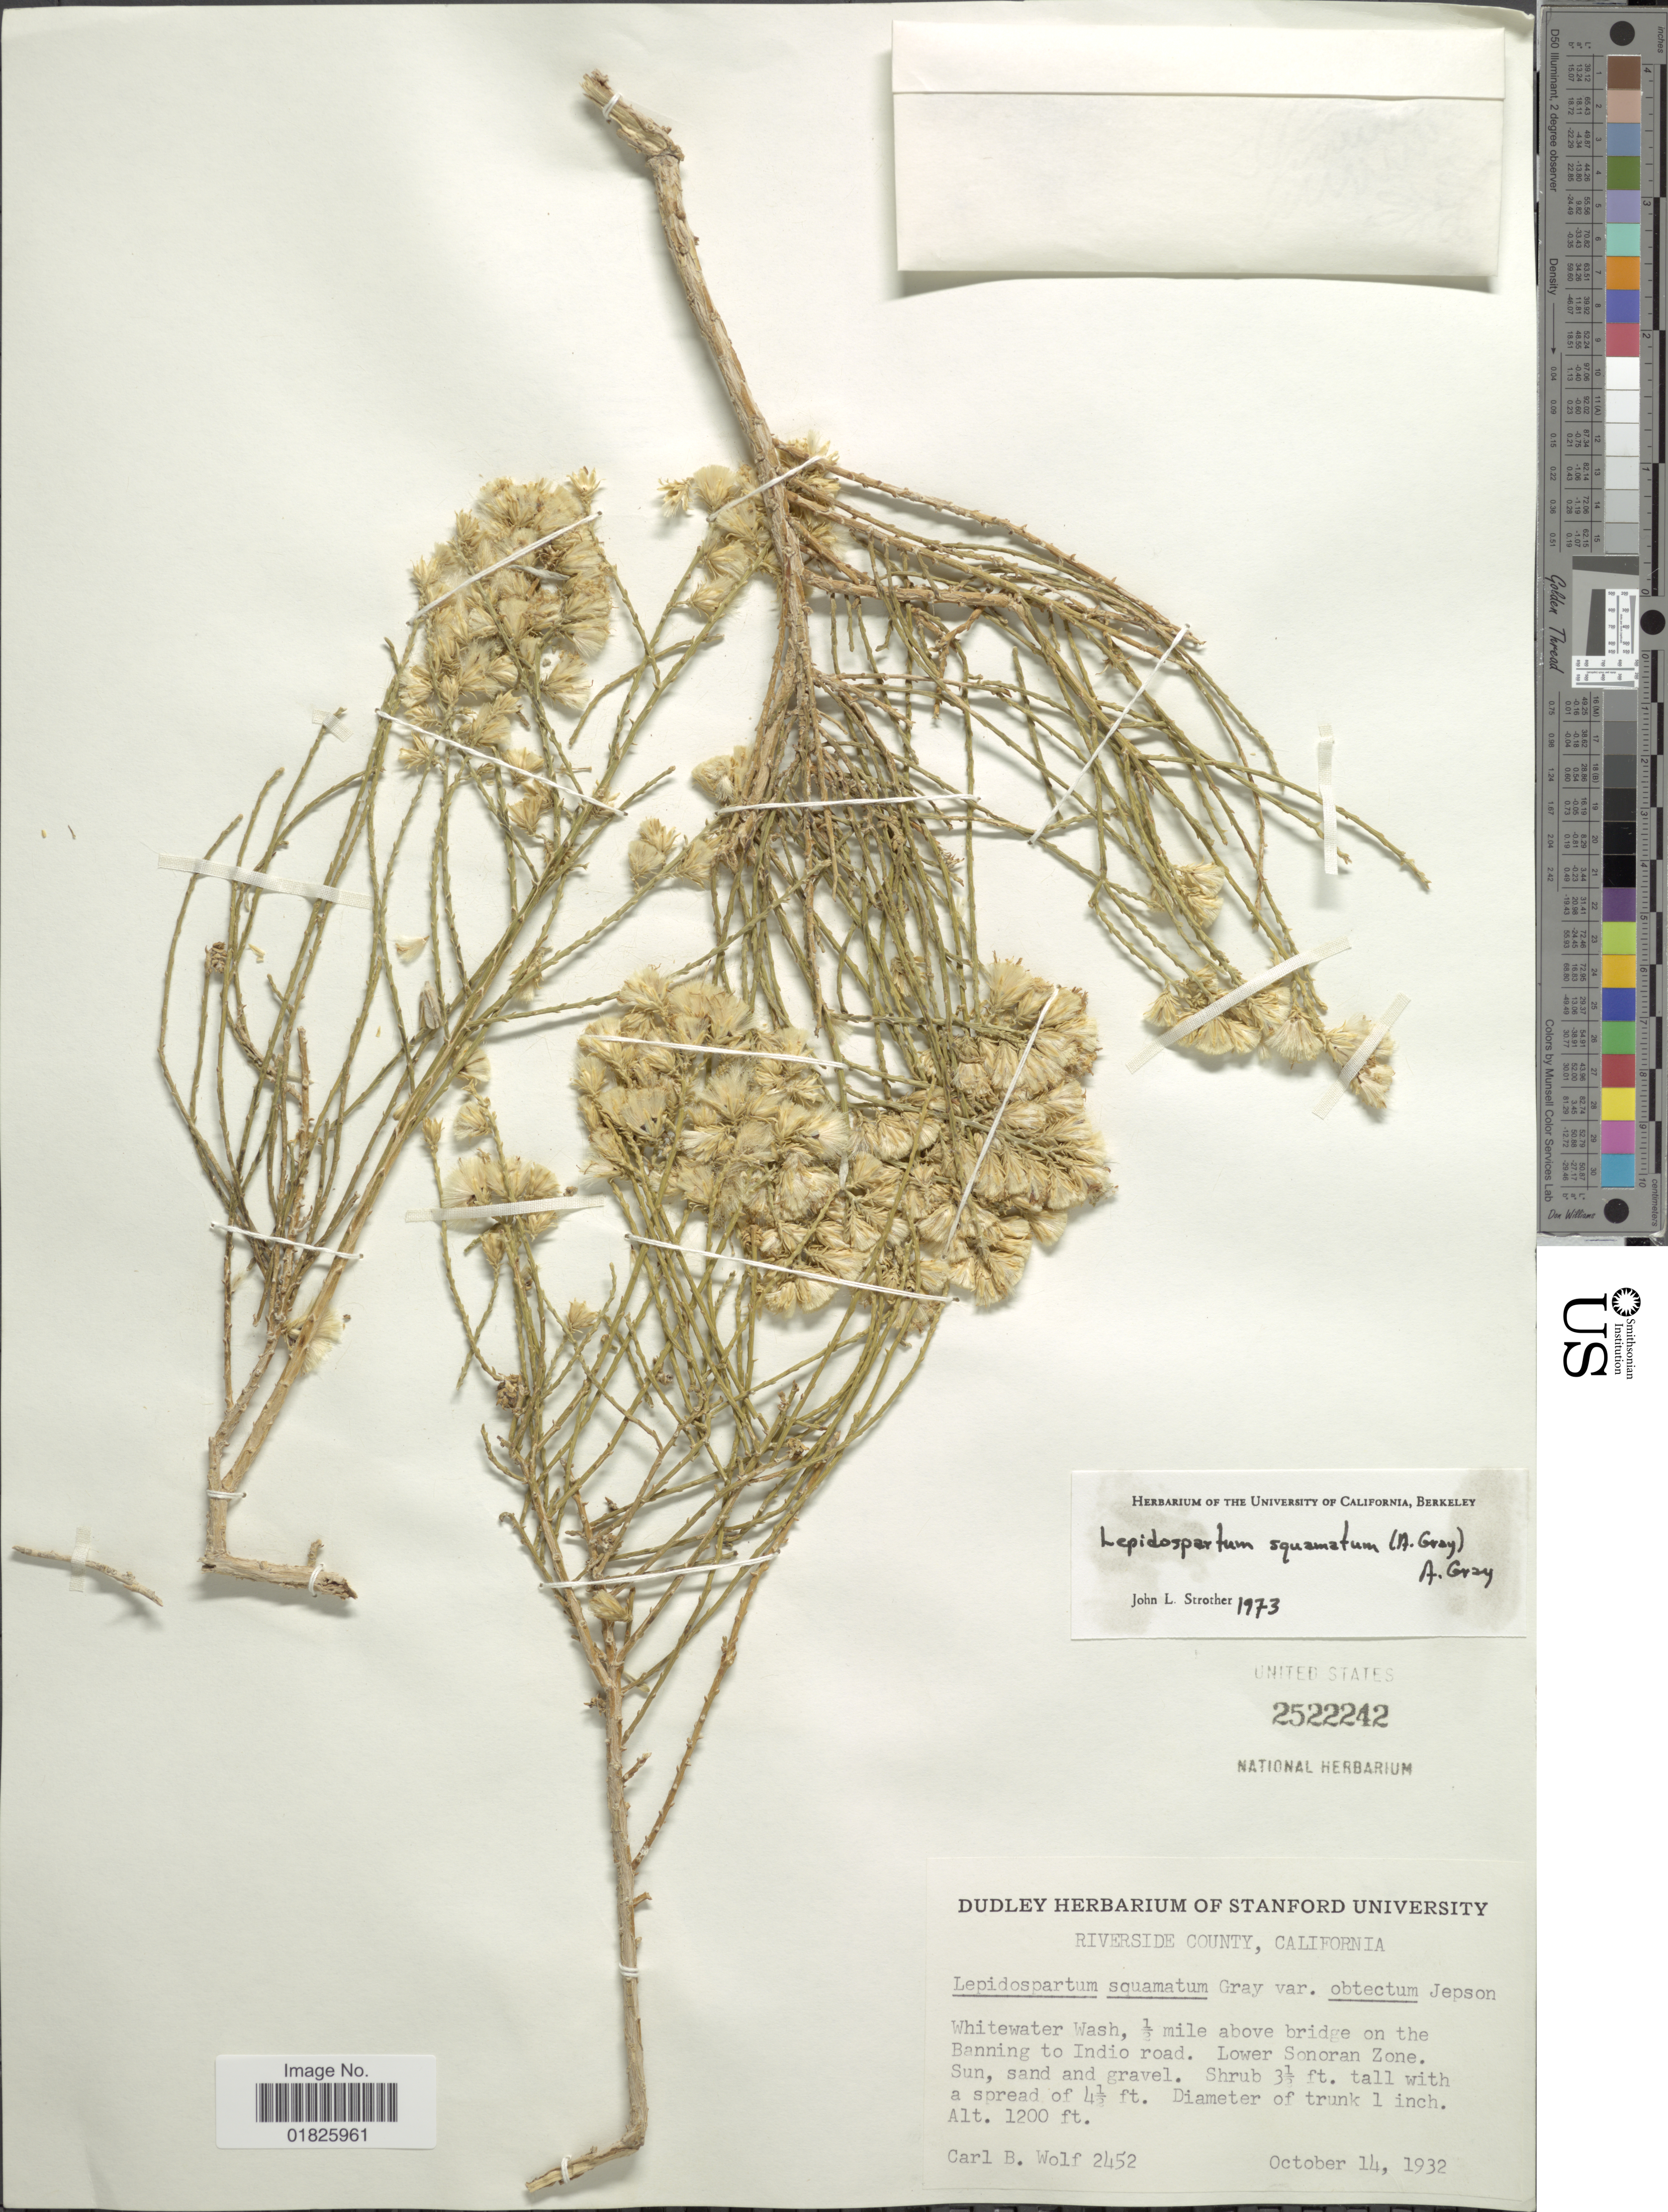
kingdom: Plantae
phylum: Tracheophyta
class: Magnoliopsida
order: Asterales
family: Asteraceae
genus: Lepidospartum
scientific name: Lepidospartum squamatum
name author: A. Gray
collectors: C. B. Wolf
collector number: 2452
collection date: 1932-10-14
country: United States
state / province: California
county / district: Riverside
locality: Riverside County, California, Whitewater Wash, ½ mile above bridge on the Banning to Indio road, Lower Sonoran Zone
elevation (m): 366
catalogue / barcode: US 2522242